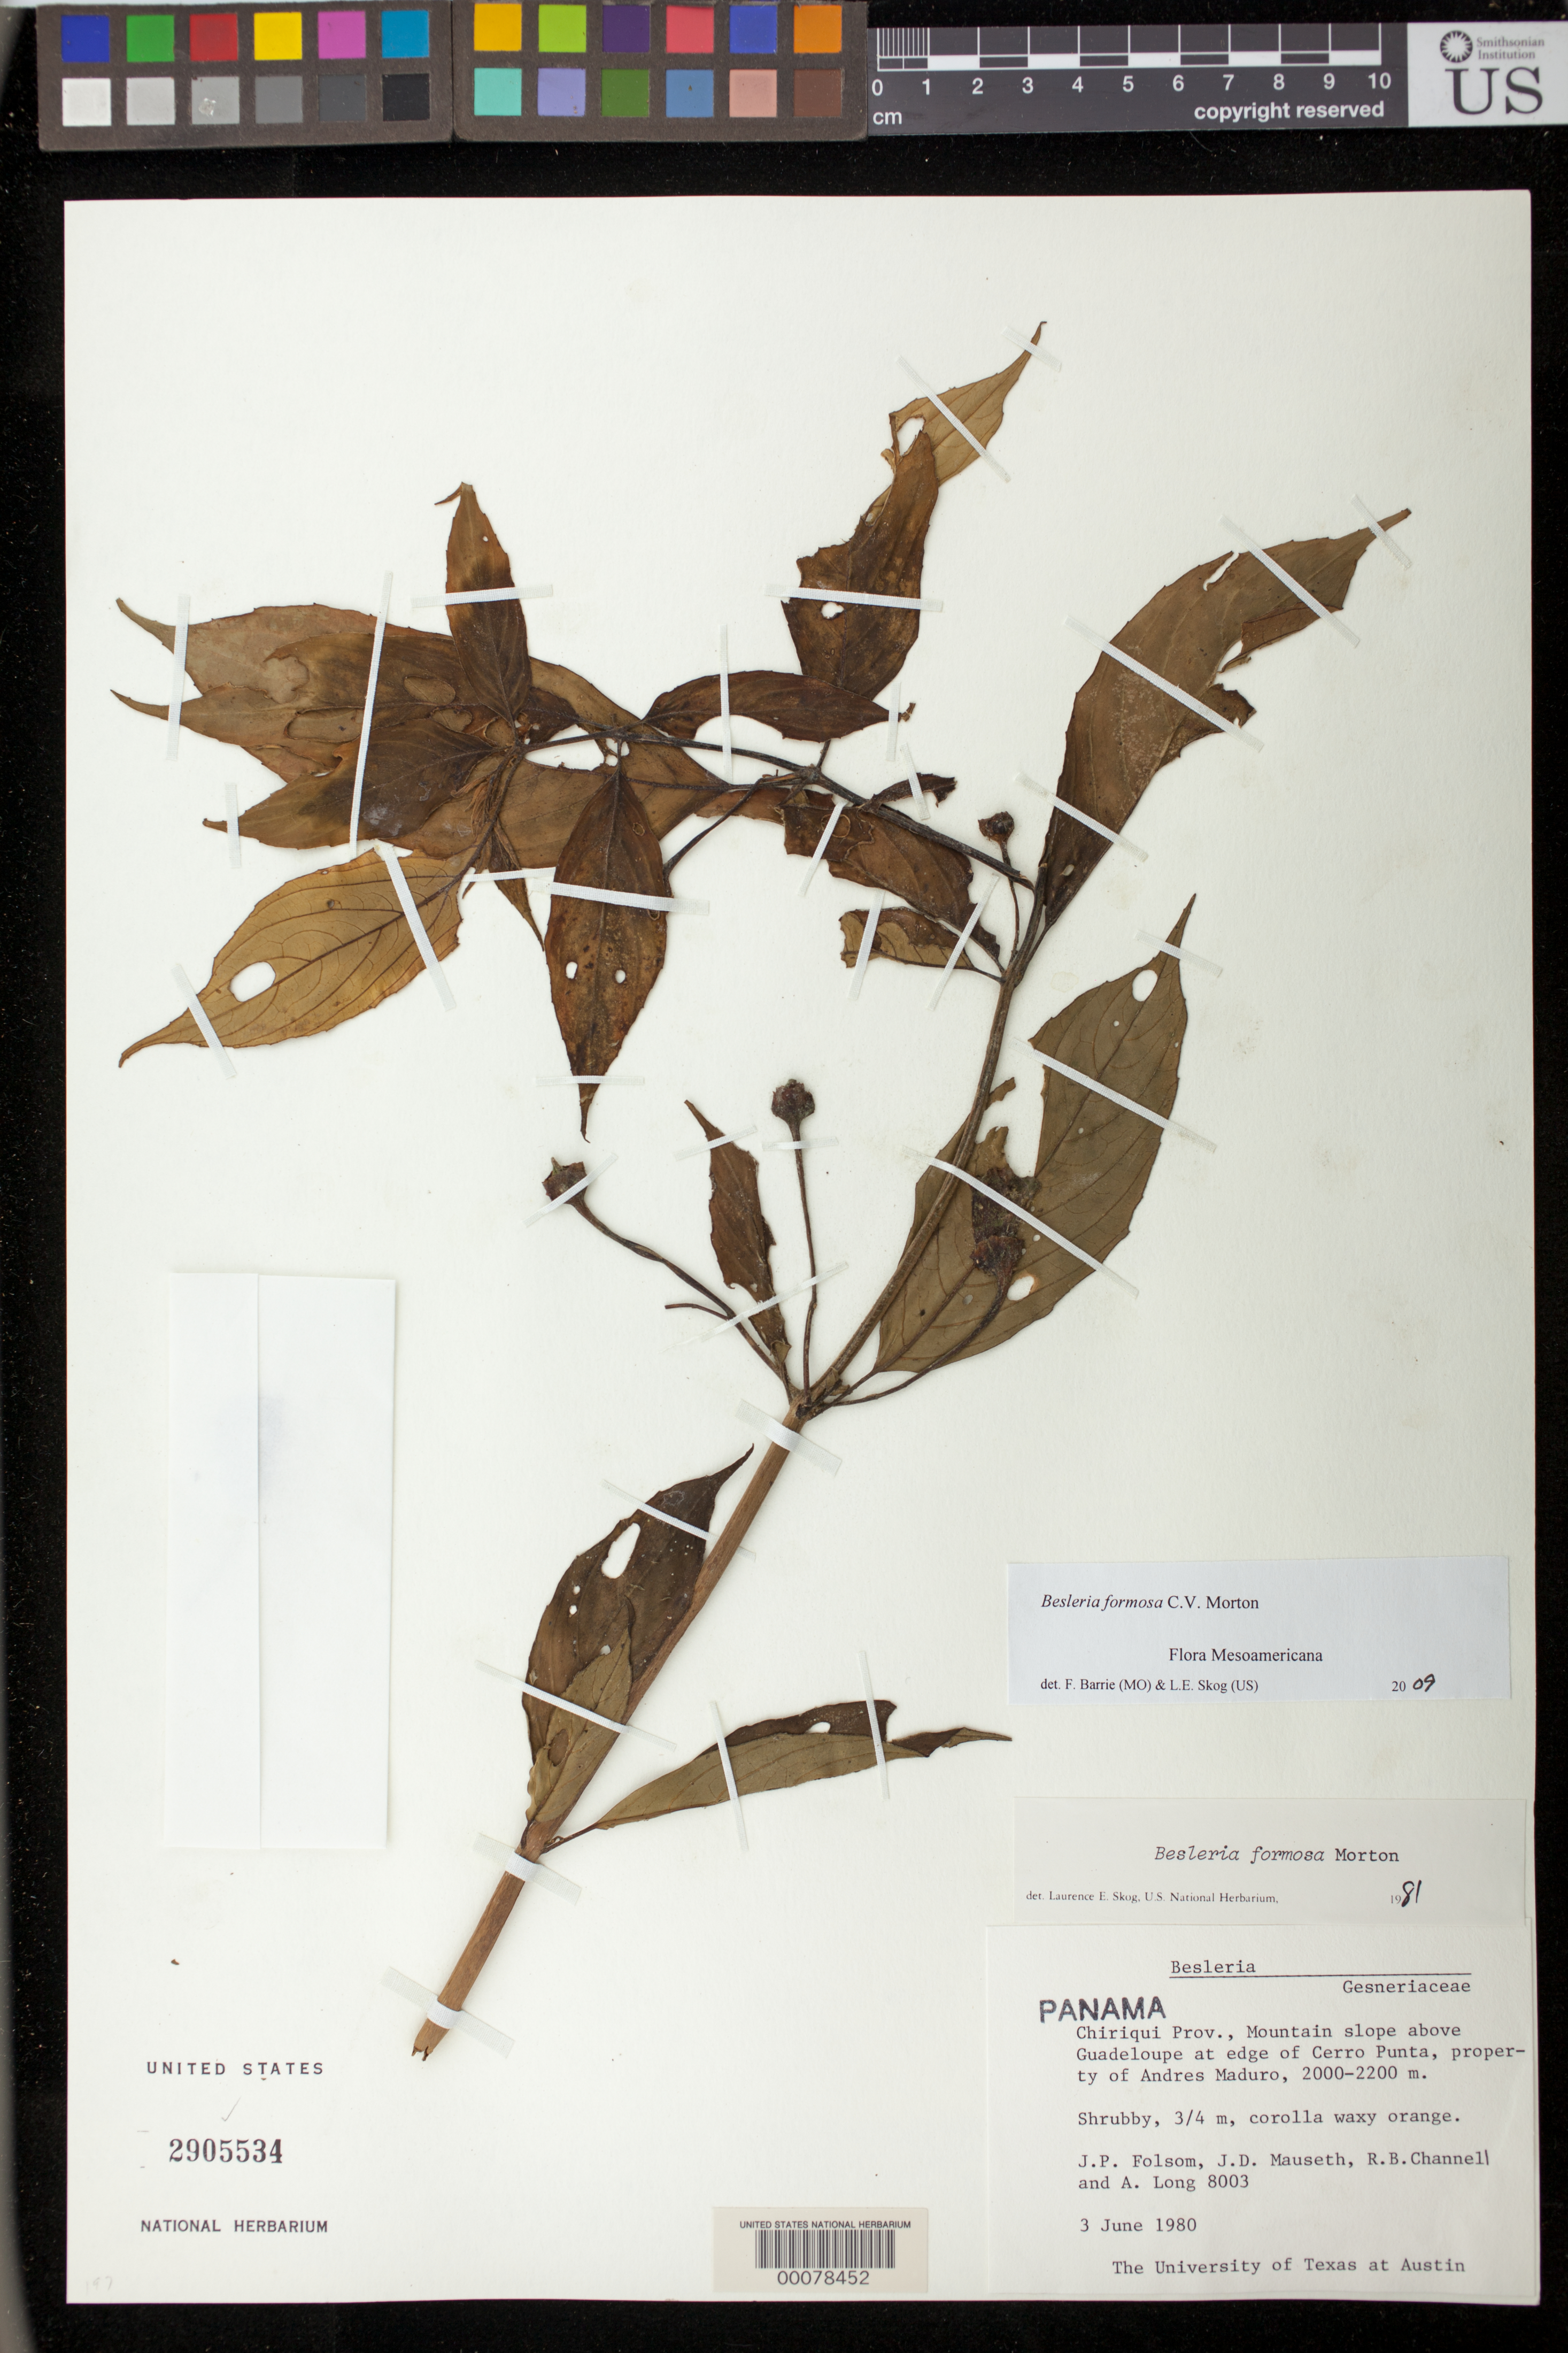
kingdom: Plantae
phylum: Tracheophyta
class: Magnoliopsida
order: Lamiales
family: Gesneriaceae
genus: Besleria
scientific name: Besleria amabilis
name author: C.V. Morton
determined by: Skog, Laurence E.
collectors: J. P. Folsom & et al.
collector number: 8003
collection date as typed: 03 Jun 1980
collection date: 1980-06-03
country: Panama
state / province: Chiriquí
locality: Mountain slope above Guadalupe at edge of Cerro Punta, property of Andres Maduro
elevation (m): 2000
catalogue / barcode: US 2905534